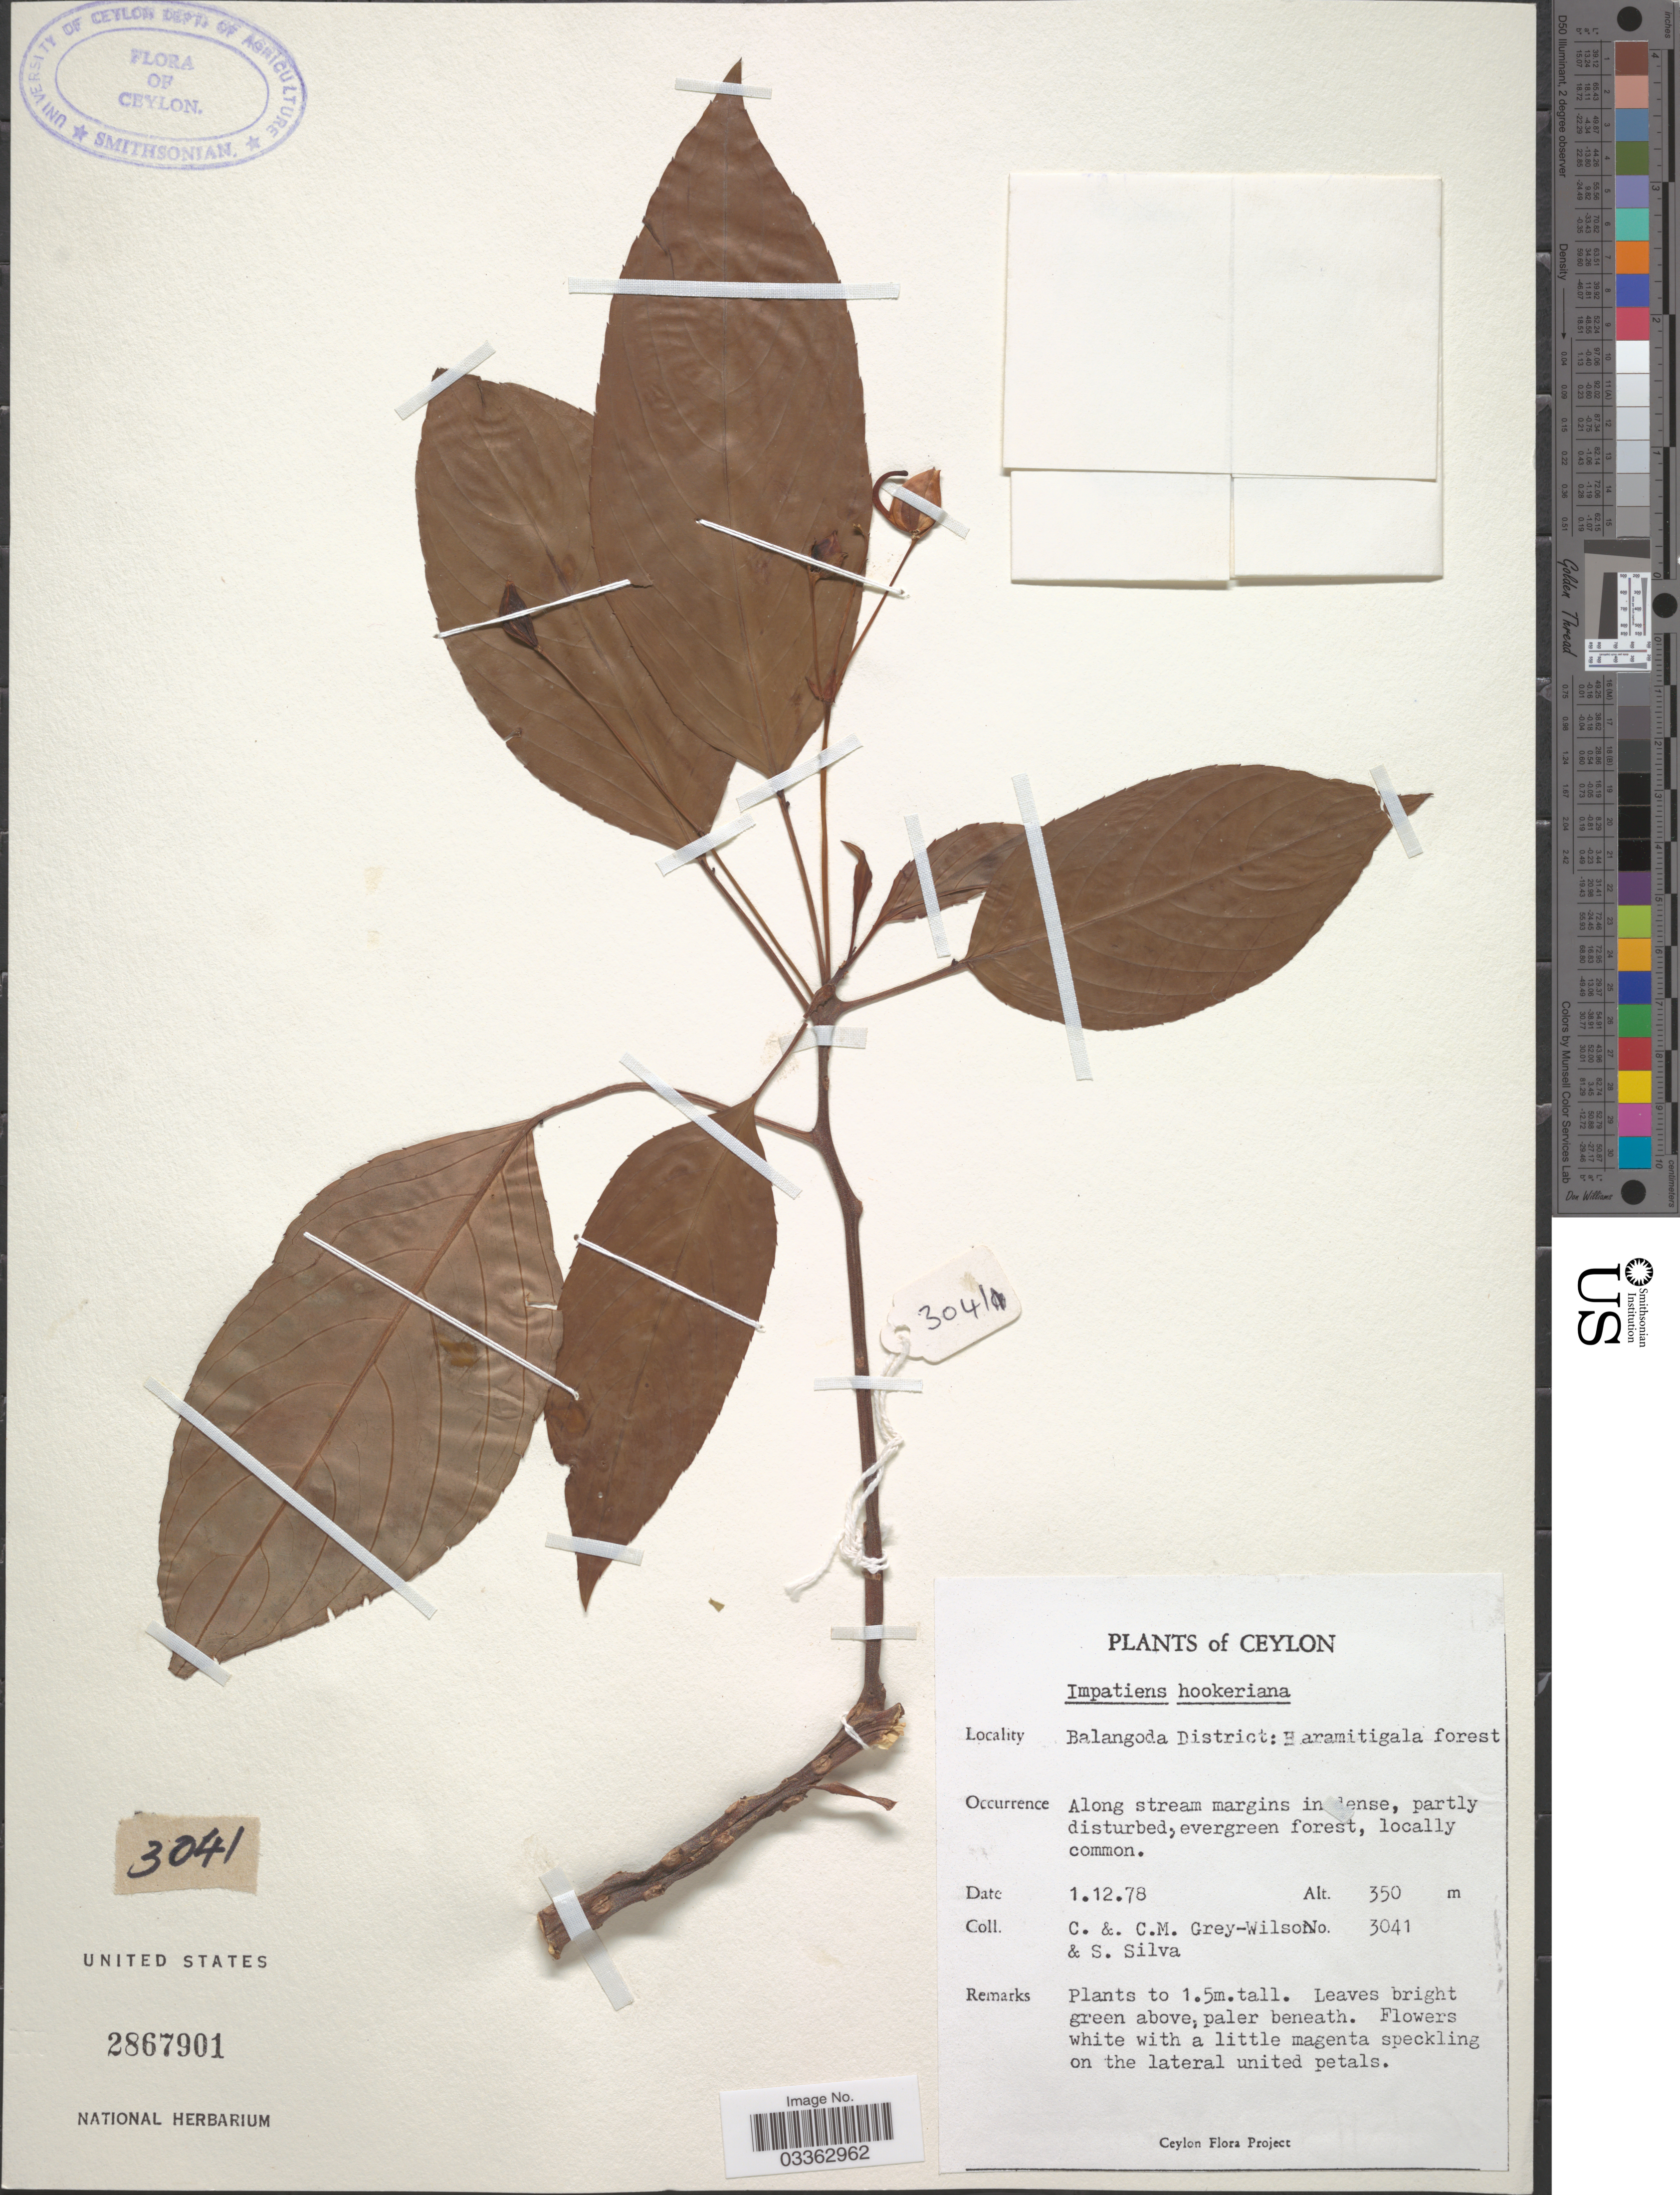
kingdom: Plantae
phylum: Tracheophyta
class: Magnoliopsida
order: Ericales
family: Balsaminaceae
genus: Impatiens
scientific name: Impatiens hookeriana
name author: H. Lév.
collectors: C. Grey-Wilson, C. Grey-Wilson & S. Silva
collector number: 3041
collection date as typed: Transcribed d/m/y: 1/12/78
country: Sri Lanka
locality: Ceylon. Balangoda District: Haramitigala forest.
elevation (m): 350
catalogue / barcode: US 2867901